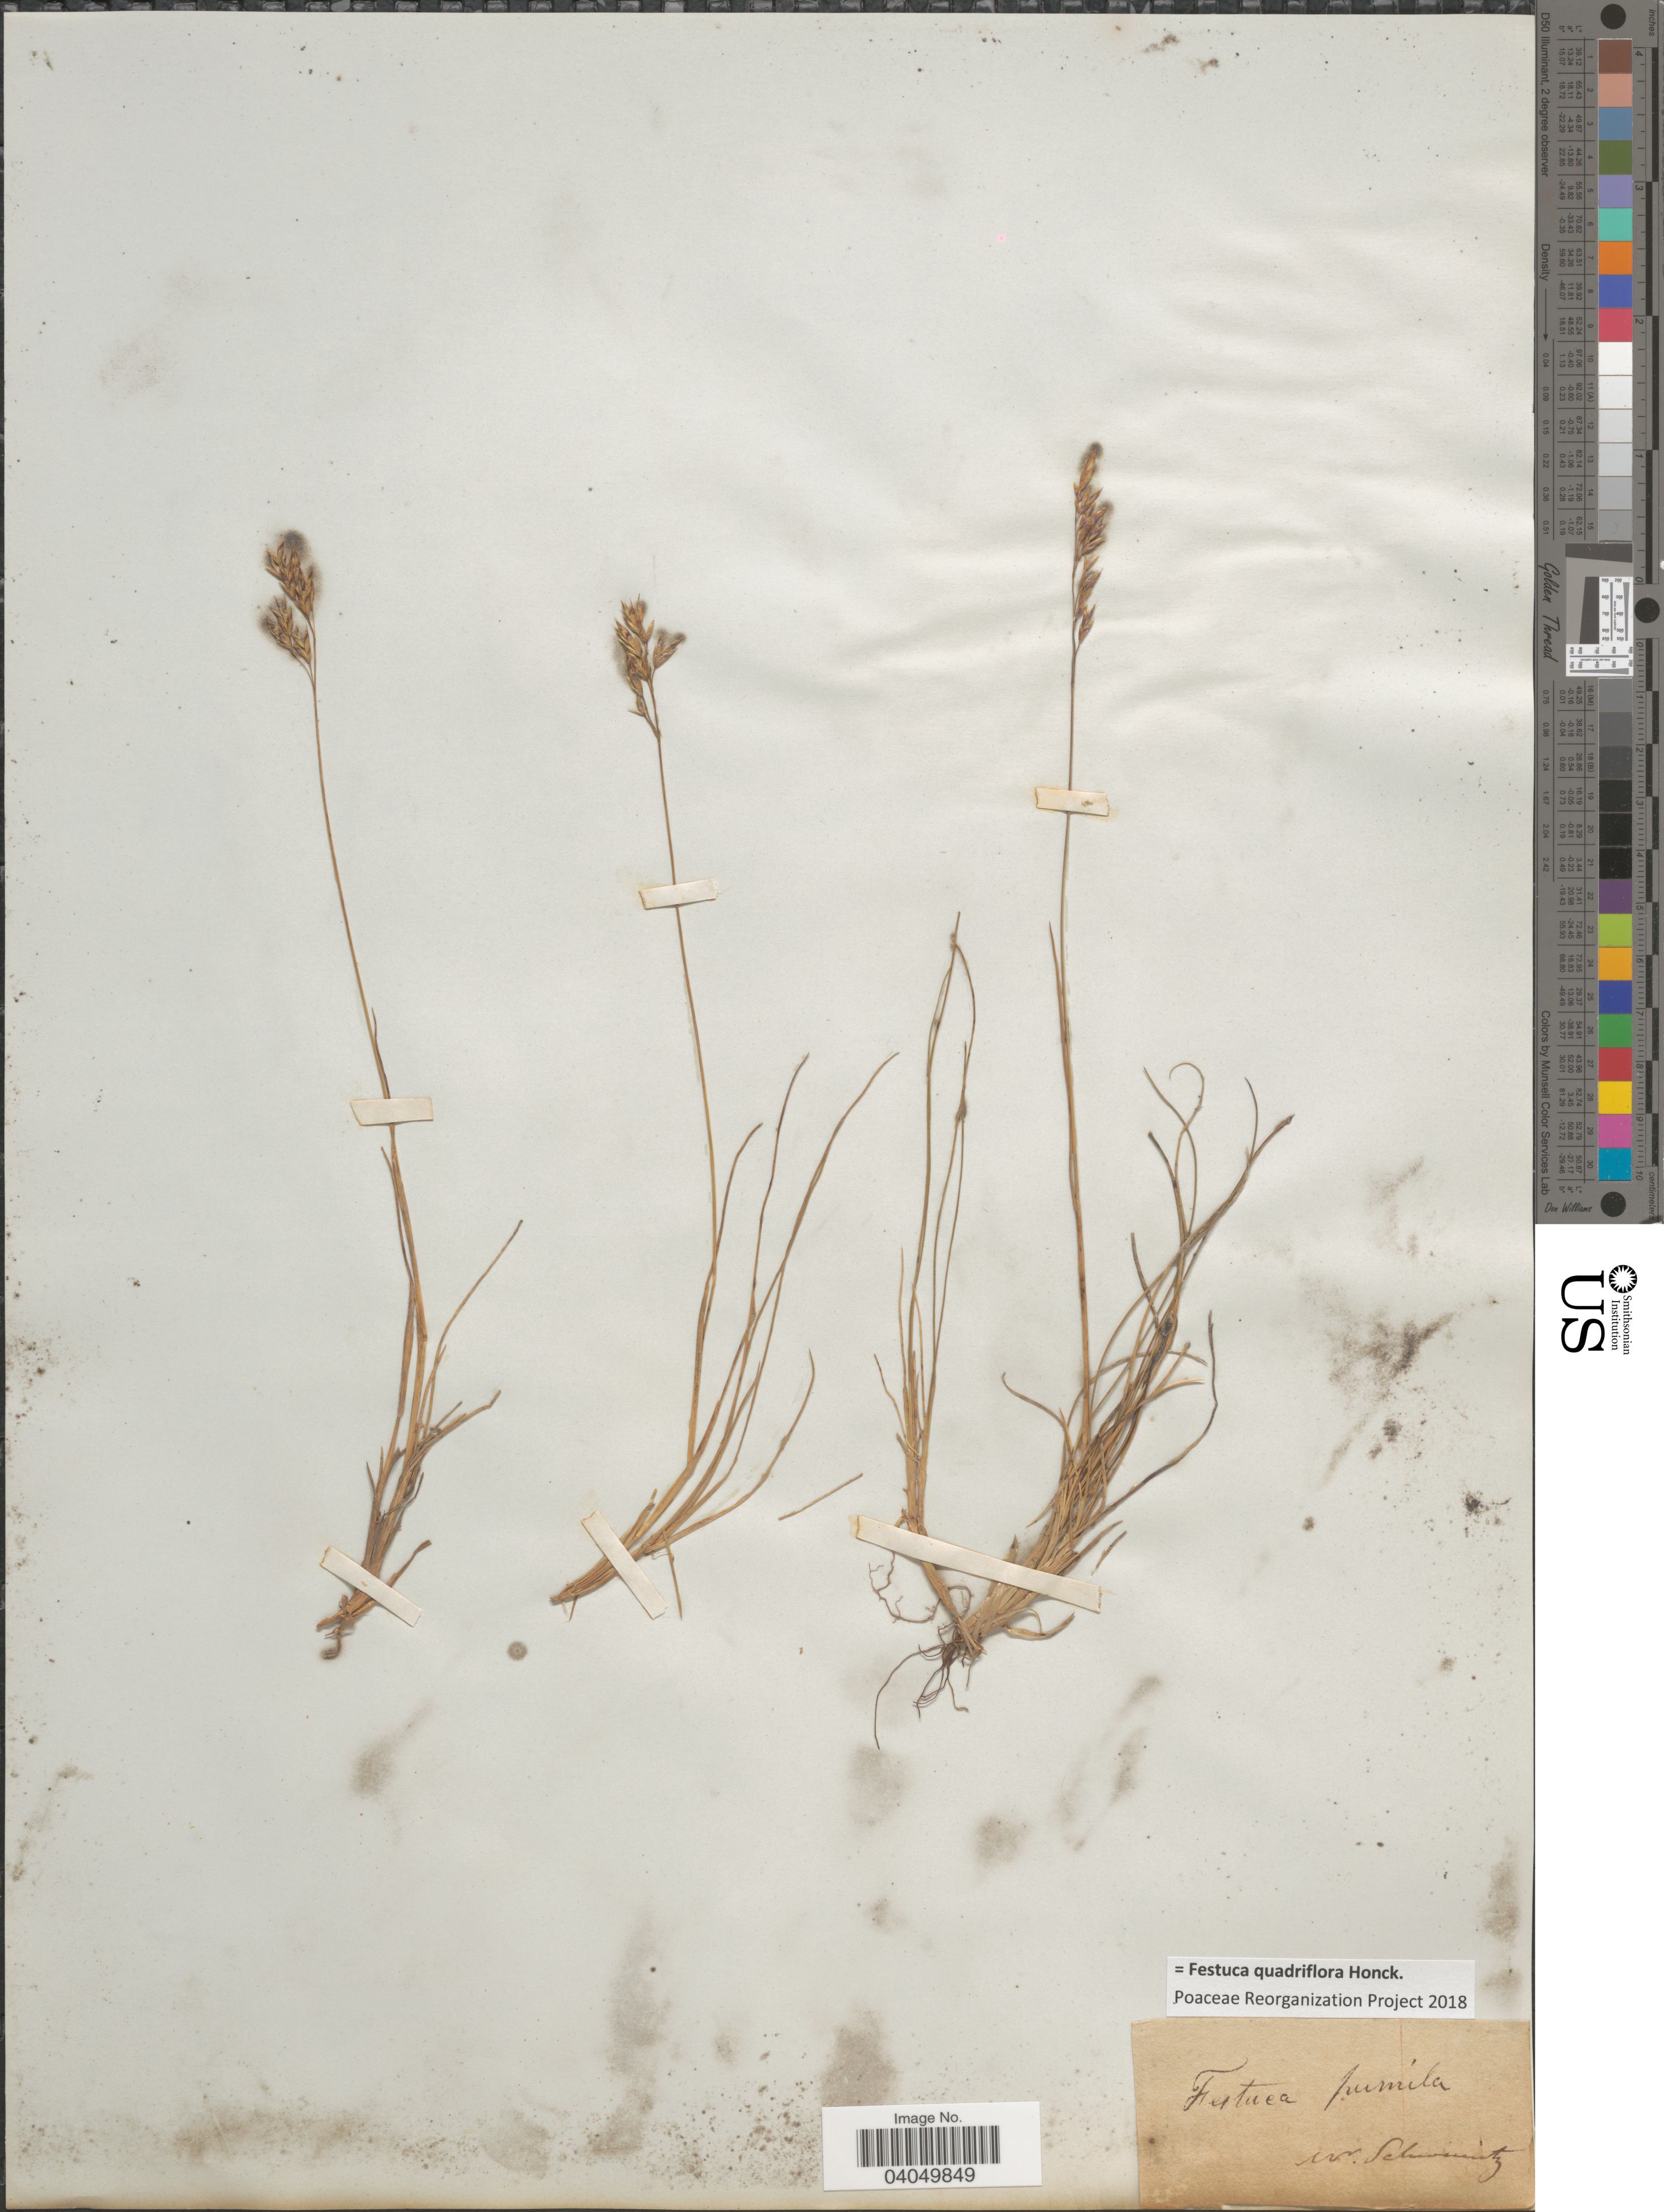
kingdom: Plantae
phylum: Tracheophyta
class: Liliopsida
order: Poales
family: Poaceae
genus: Festuca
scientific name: Festuca quadriflora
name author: Honck.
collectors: W. Schweinitz